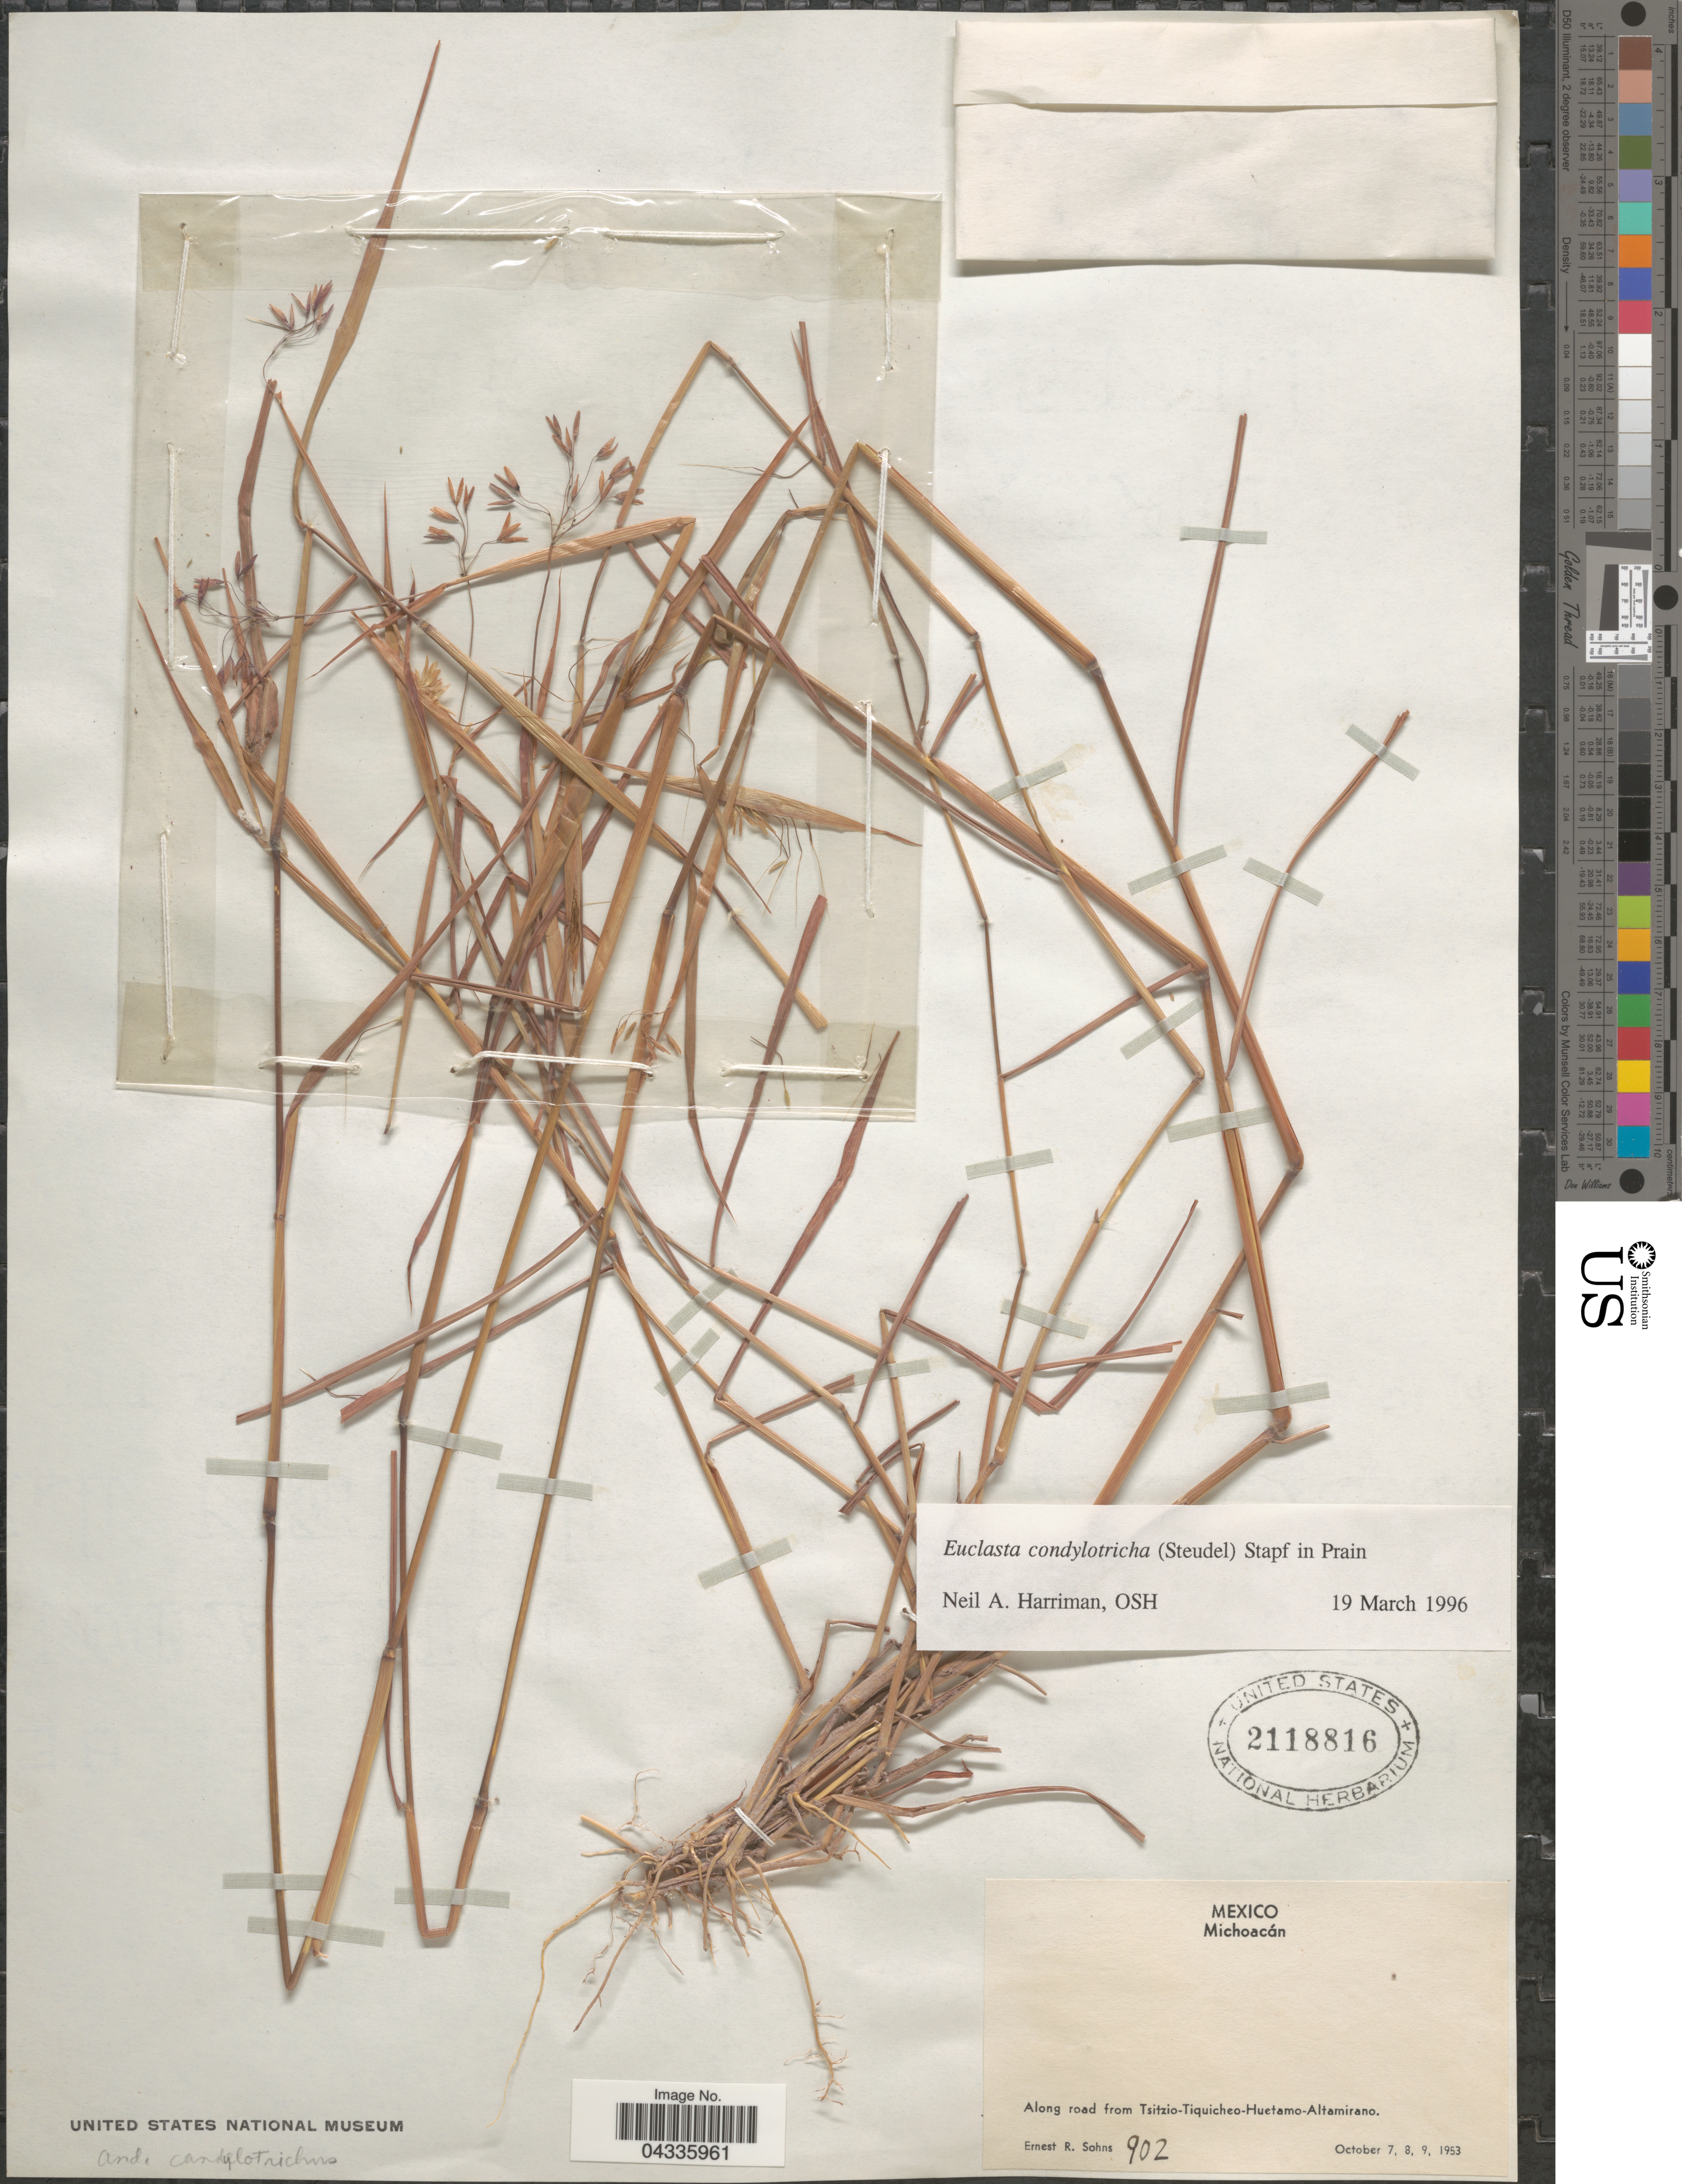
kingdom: Plantae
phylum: Tracheophyta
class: Liliopsida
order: Poales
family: Poaceae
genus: Euclasta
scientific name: Euclasta condylotricha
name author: (Hochst. ex Steud.) Stapf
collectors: E. R. Sohns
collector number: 902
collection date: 1953-10-07/1953-10-09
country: Mexico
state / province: Michoacán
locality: Along road from Tsitzio-Tiquicheo-Huetamo-Altamirano.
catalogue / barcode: US 2118816